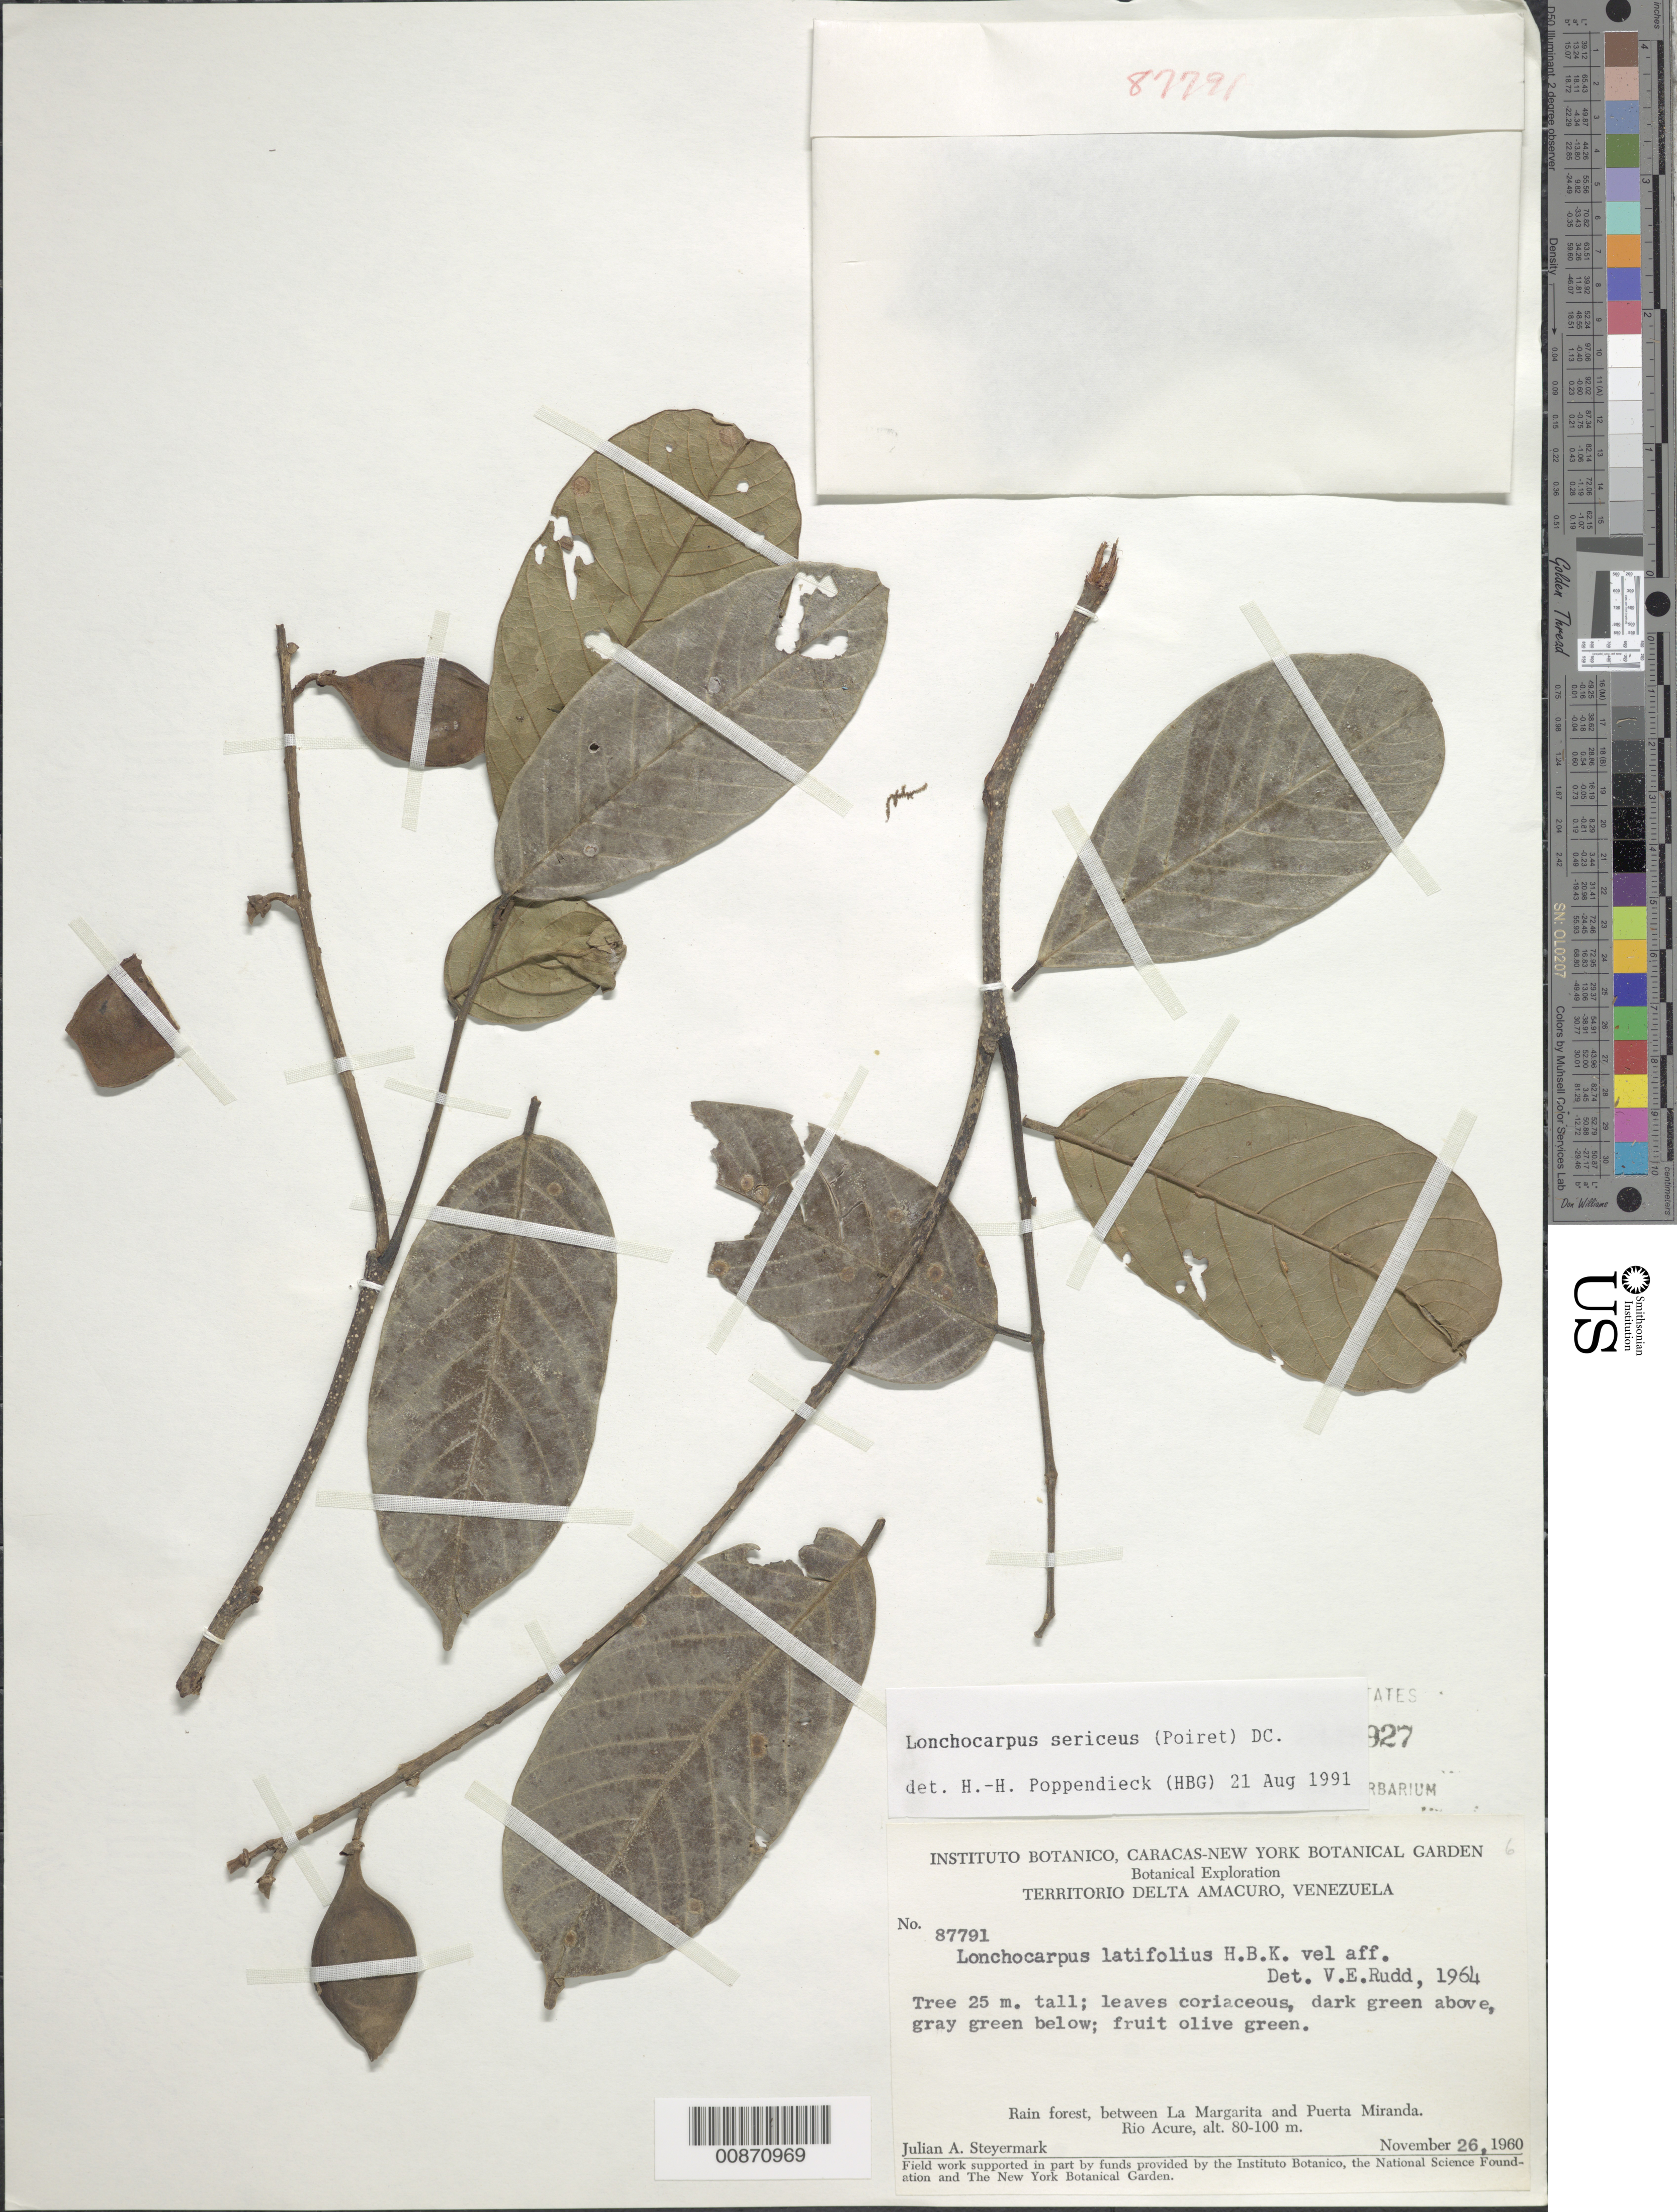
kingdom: Plantae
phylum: Tracheophyta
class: Magnoliopsida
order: Fabales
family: Fabaceae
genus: Lonchocarpus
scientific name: Lonchocarpus sericeus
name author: (Poir.) Kunth ex DC.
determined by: Poppendieck, H.-H., (HBG), Institut fur Allgemeine Botanik und Botanischer Garten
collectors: J. Steyermark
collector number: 87791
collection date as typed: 26-Nov-60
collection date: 1960-11-26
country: Venezuela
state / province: Delta Amacuro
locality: Río Acure, between La Margarita and Puerto Miranda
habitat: Rain forest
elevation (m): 80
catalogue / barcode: US 2448927